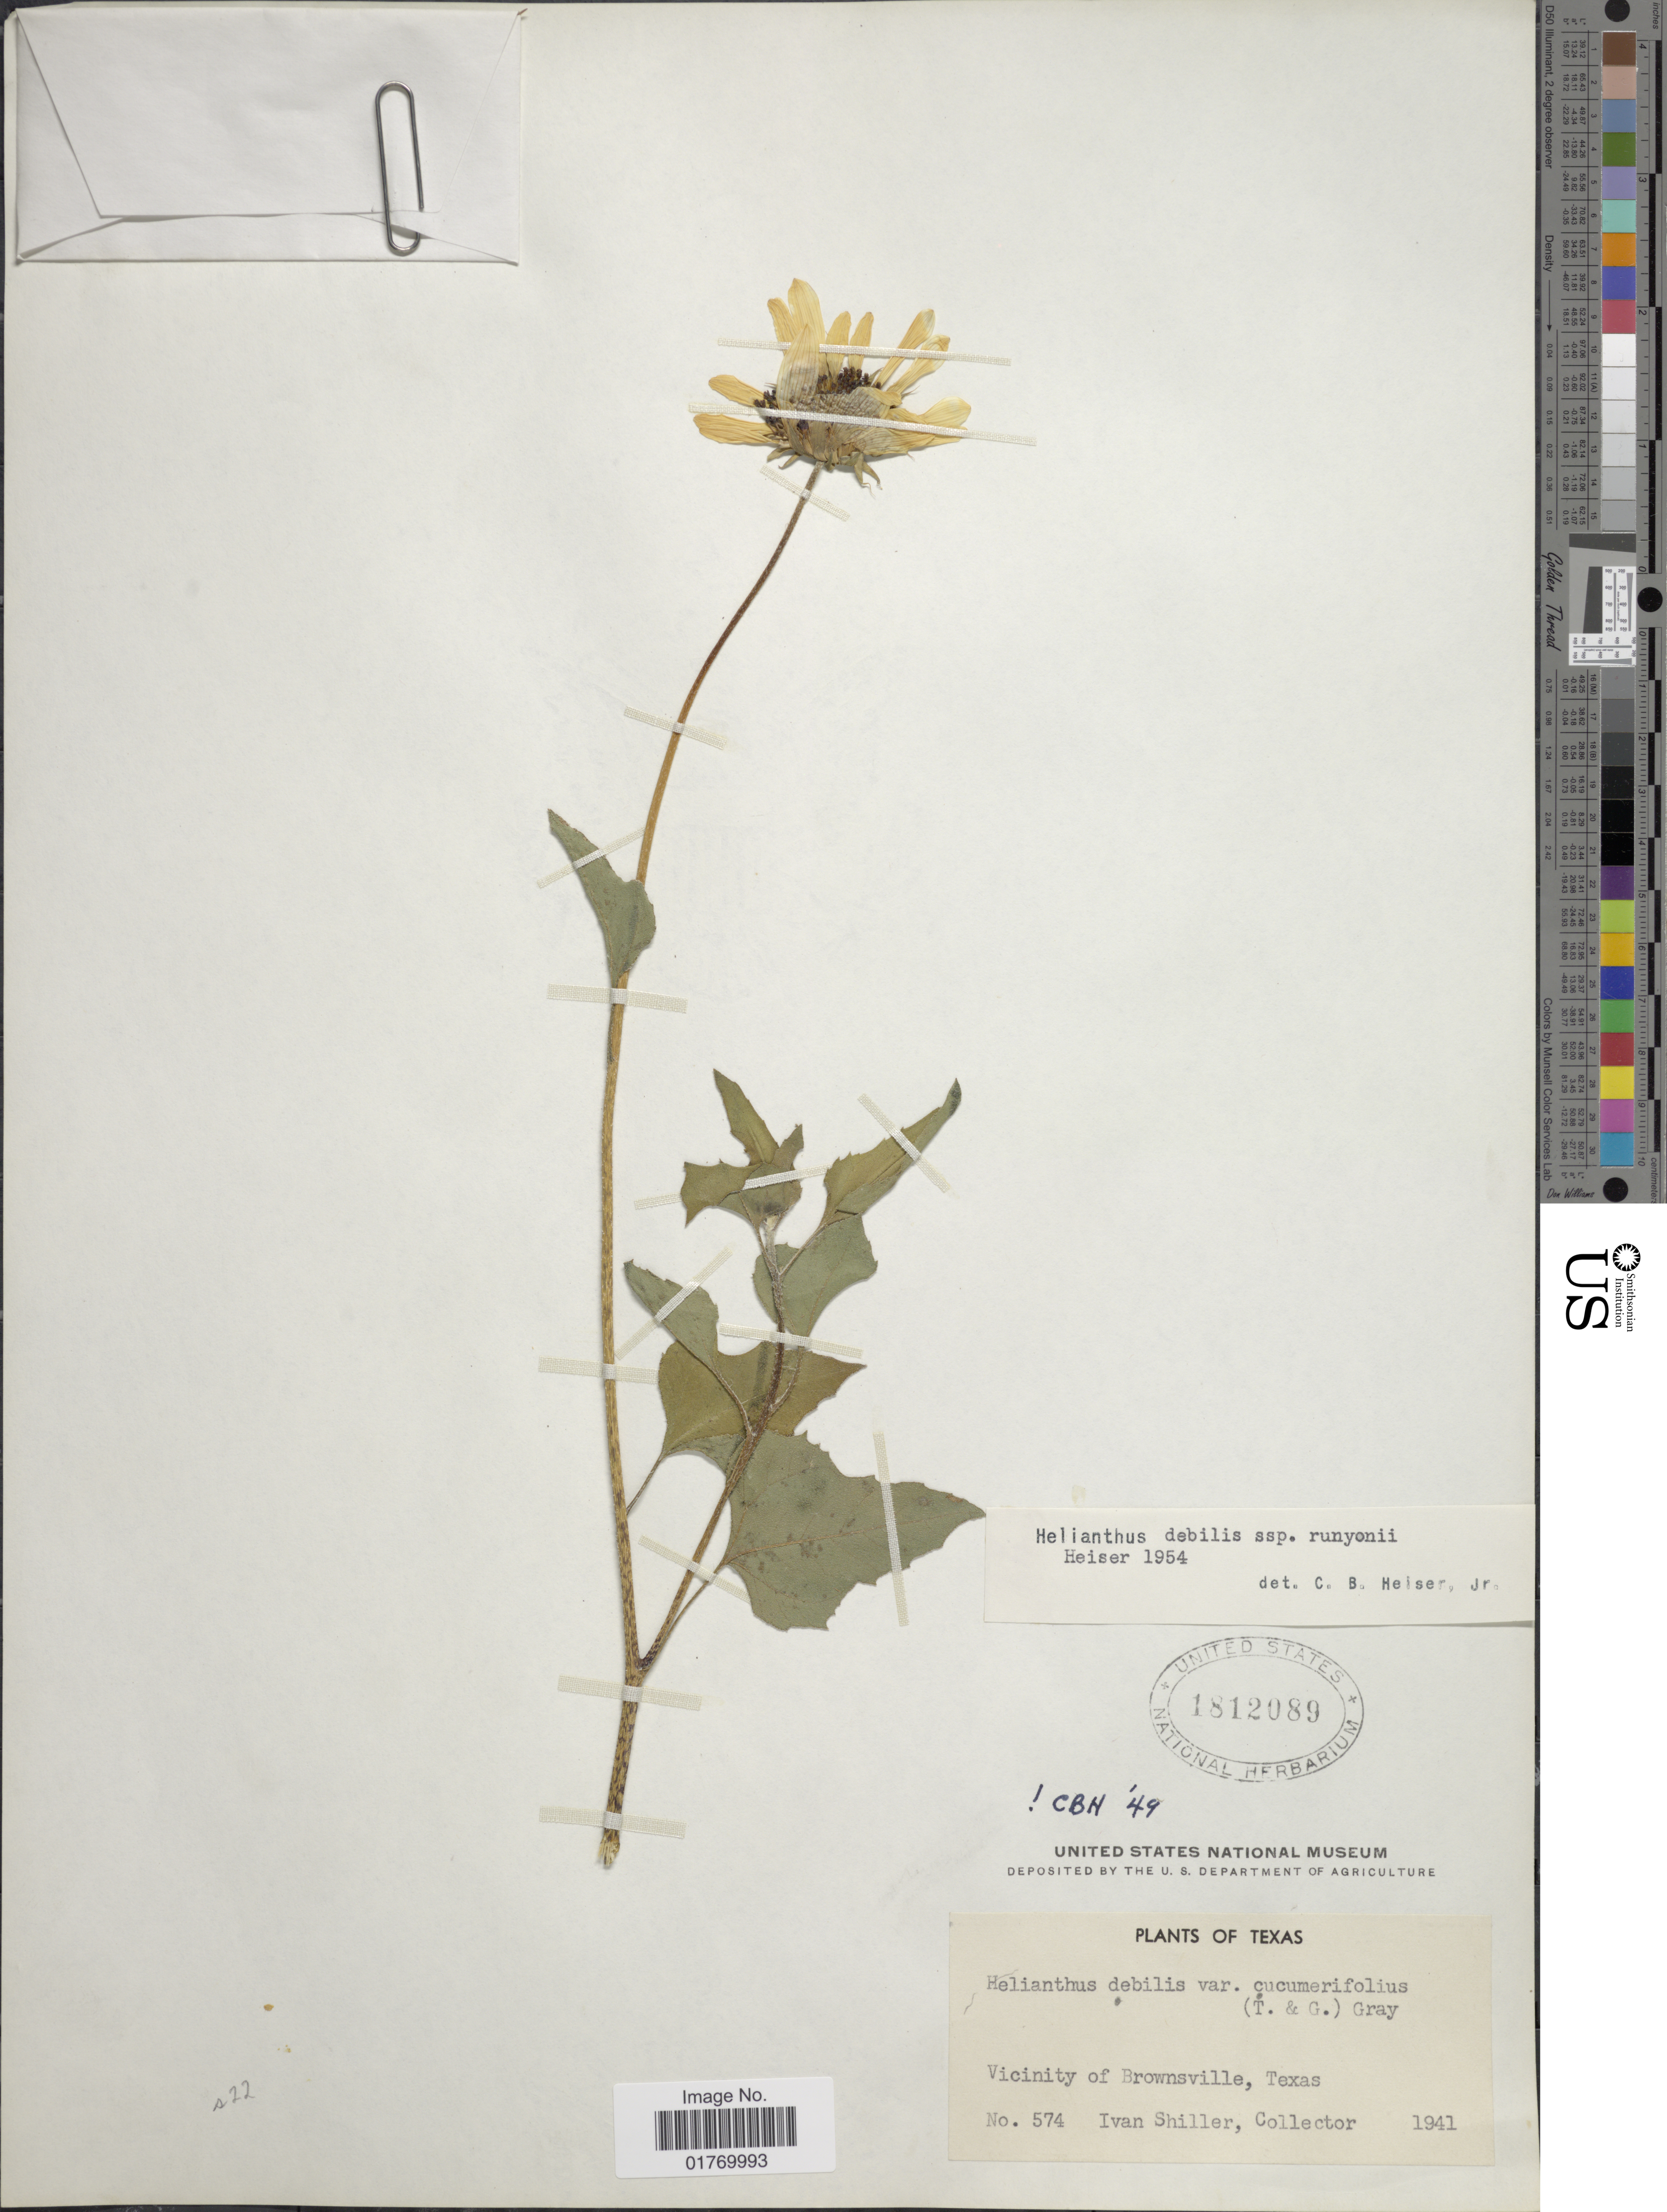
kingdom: Plantae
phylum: Tracheophyta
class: Magnoliopsida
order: Asterales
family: Asteraceae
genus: Helianthus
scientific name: Helianthus debilis subsp. runyoni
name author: Heiser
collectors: I. Shiller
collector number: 574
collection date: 1941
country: United States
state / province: Texas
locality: Vicinity of Brownsville, Texas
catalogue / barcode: US 1812089